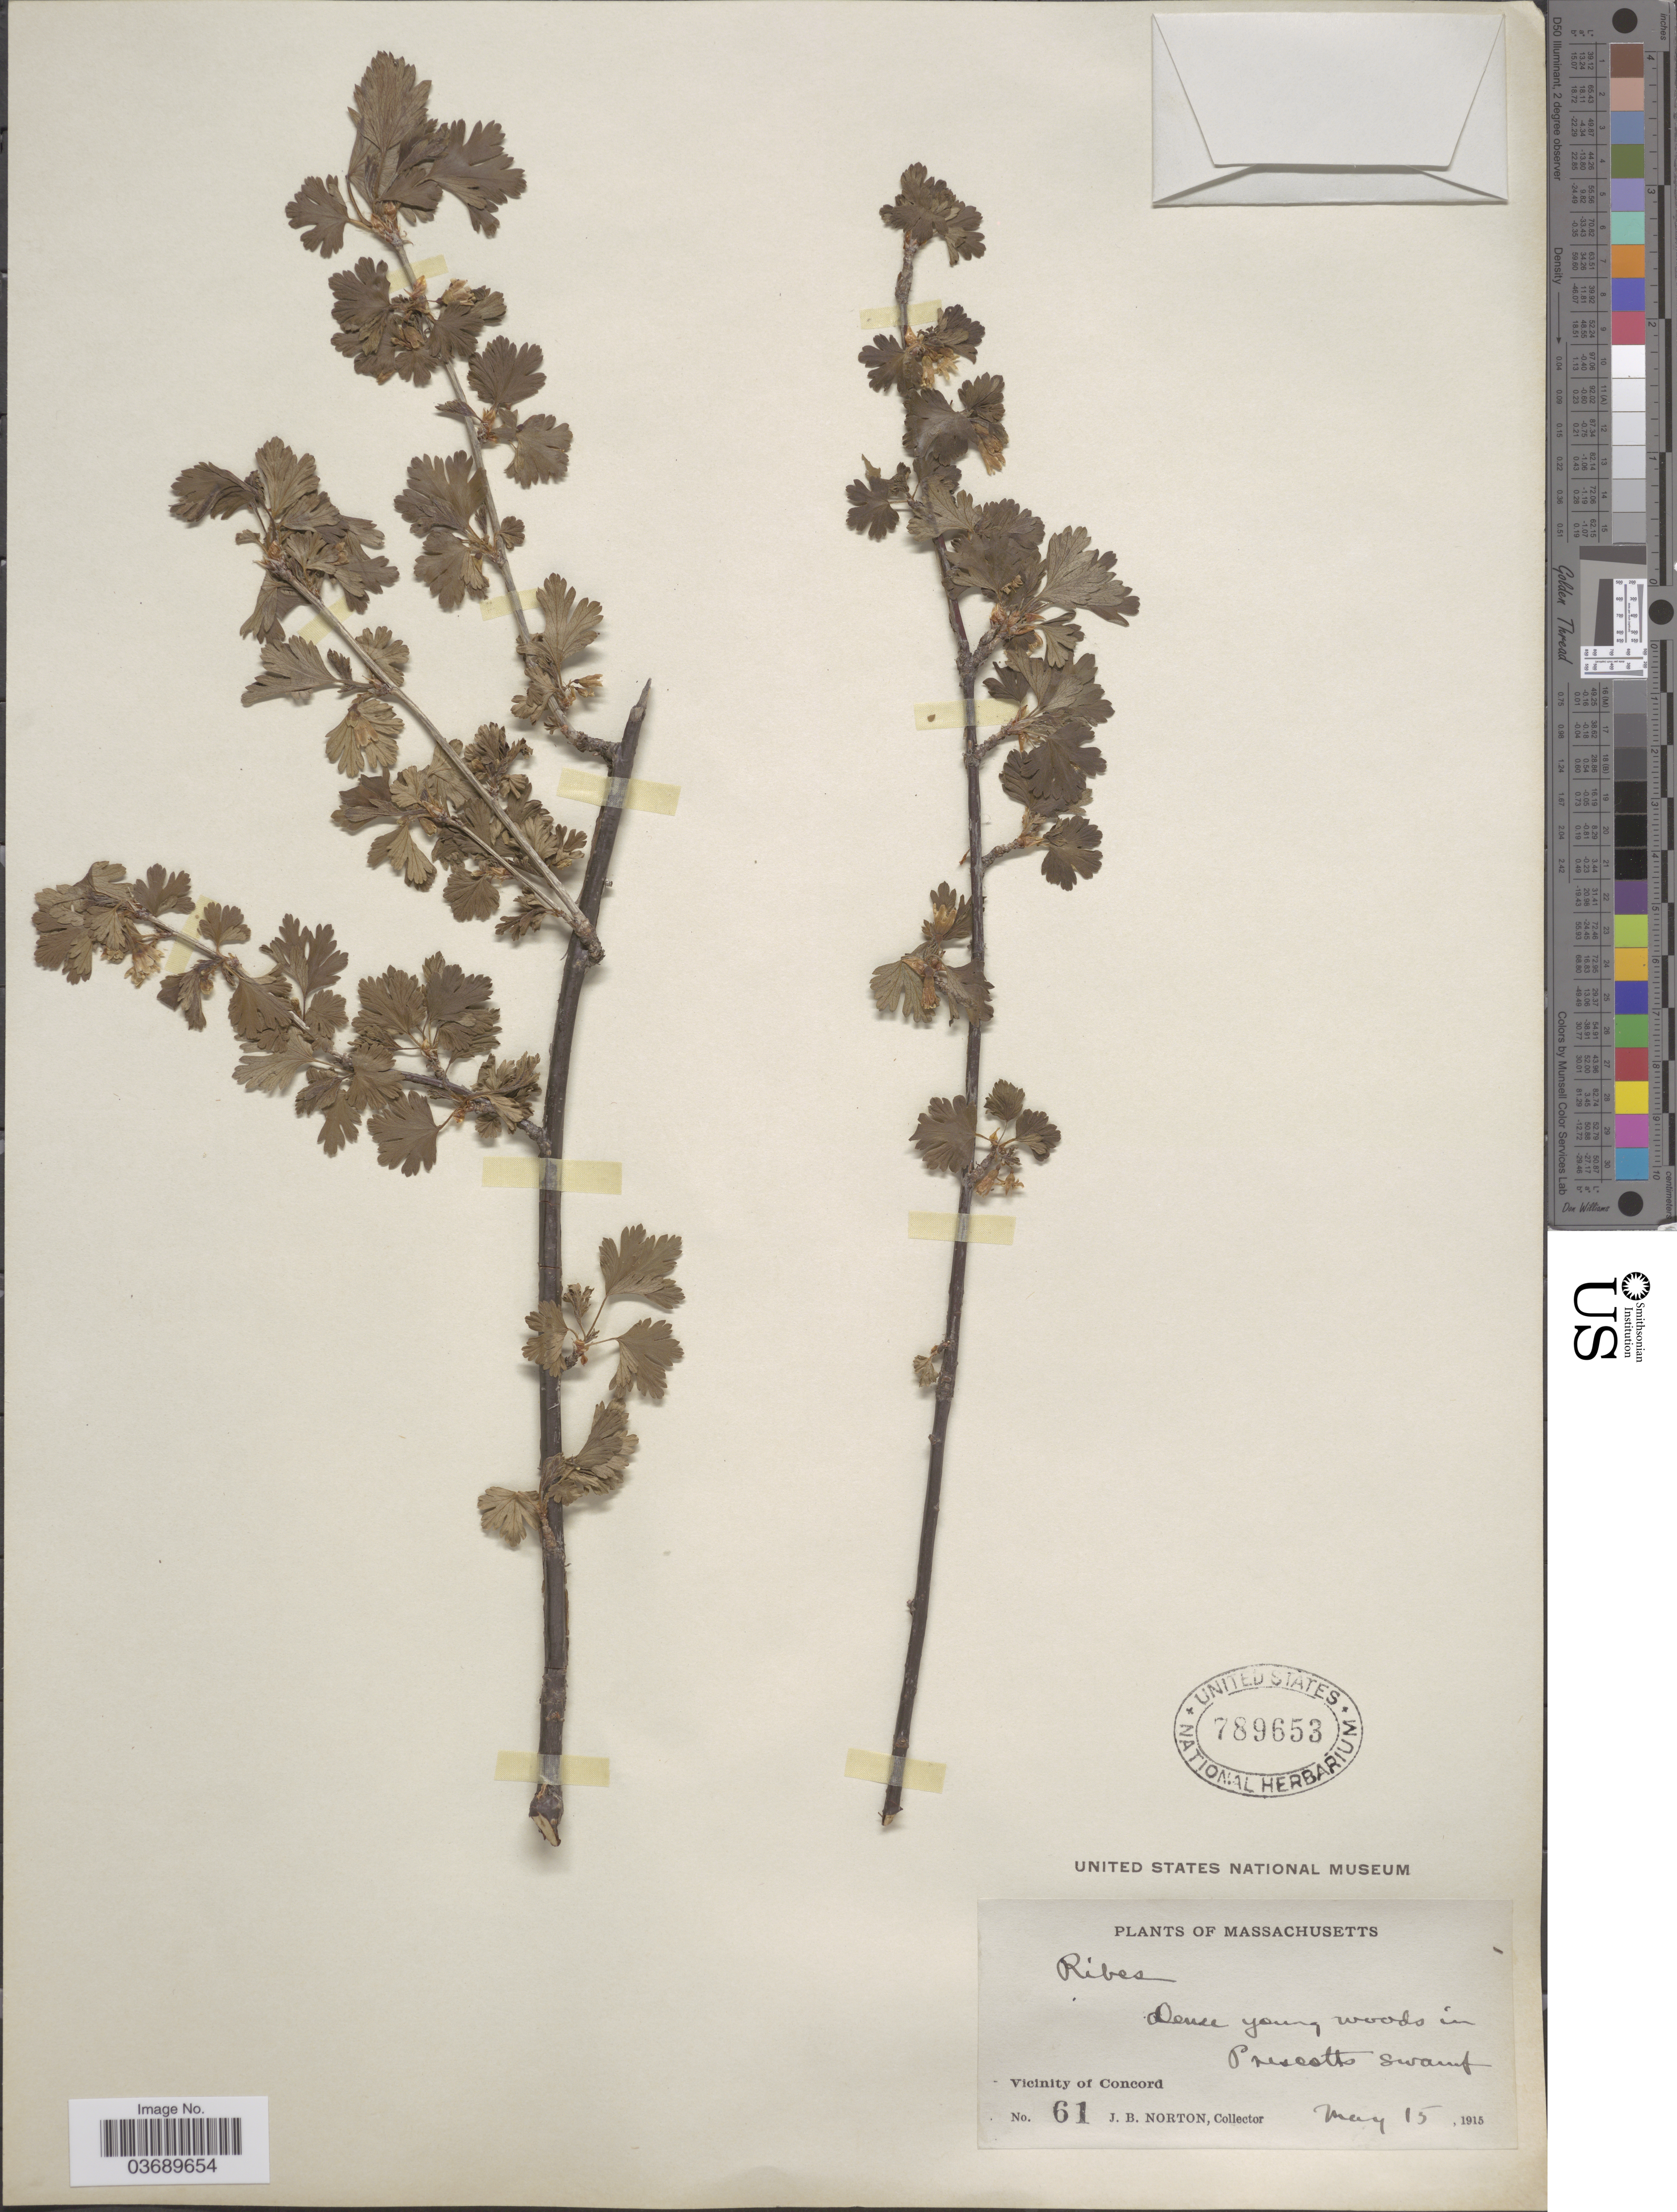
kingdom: Plantae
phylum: Tracheophyta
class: Magnoliopsida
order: Saxifragales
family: Grossulariaceae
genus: Ribes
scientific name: Ribes sp.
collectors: J. B. Norton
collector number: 61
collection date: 1915-05-15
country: United States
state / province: Massachusetts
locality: Dense young woods in Prescotts Swamp. Vicinity of Concord.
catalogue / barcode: US 789653